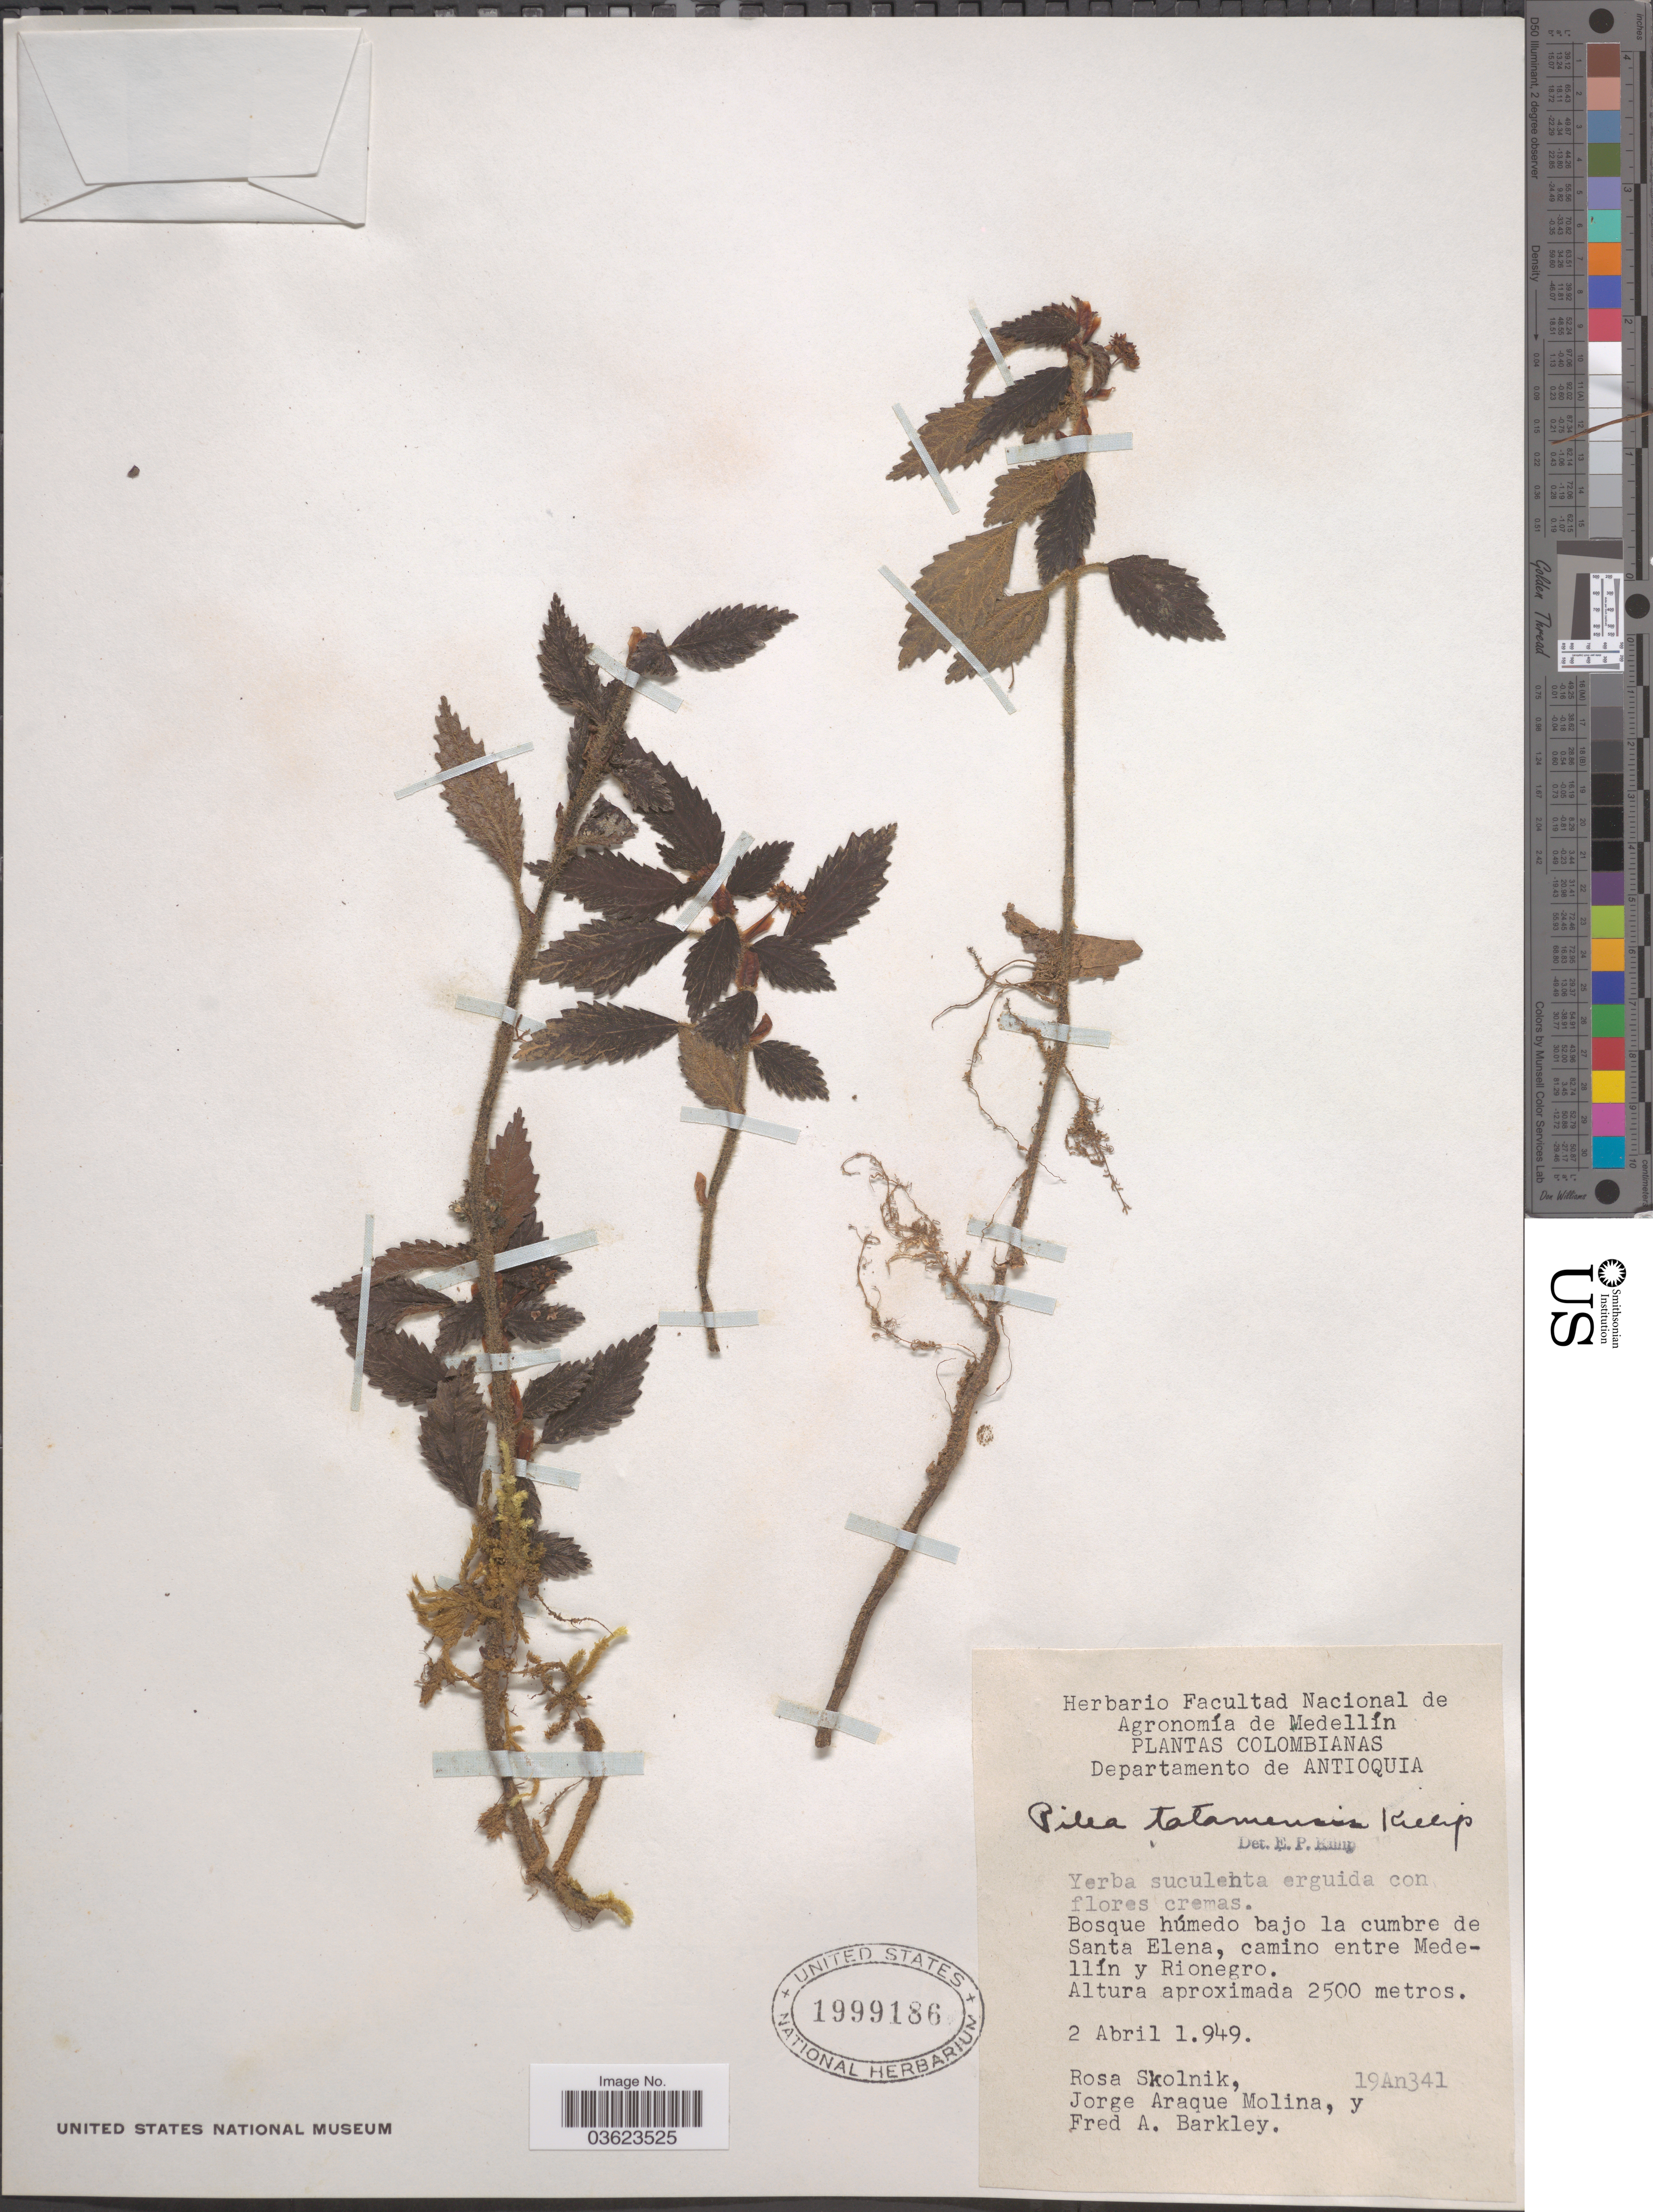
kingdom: Plantae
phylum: Tracheophyta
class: Magnoliopsida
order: Rosales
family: Urticaceae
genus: Pilea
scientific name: Pilea tatamensis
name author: Killip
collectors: R. Skolnik, J. Araque Molina & F. A. Barkley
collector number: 19An341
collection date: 1949-04-02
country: Colombia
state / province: Antioquia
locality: Departamento de Antioquia. Bosque húmedo bajo la cumbre de Santa Elena, camino entre Medellín y Rionegro.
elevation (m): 2500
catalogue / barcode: US 1999186